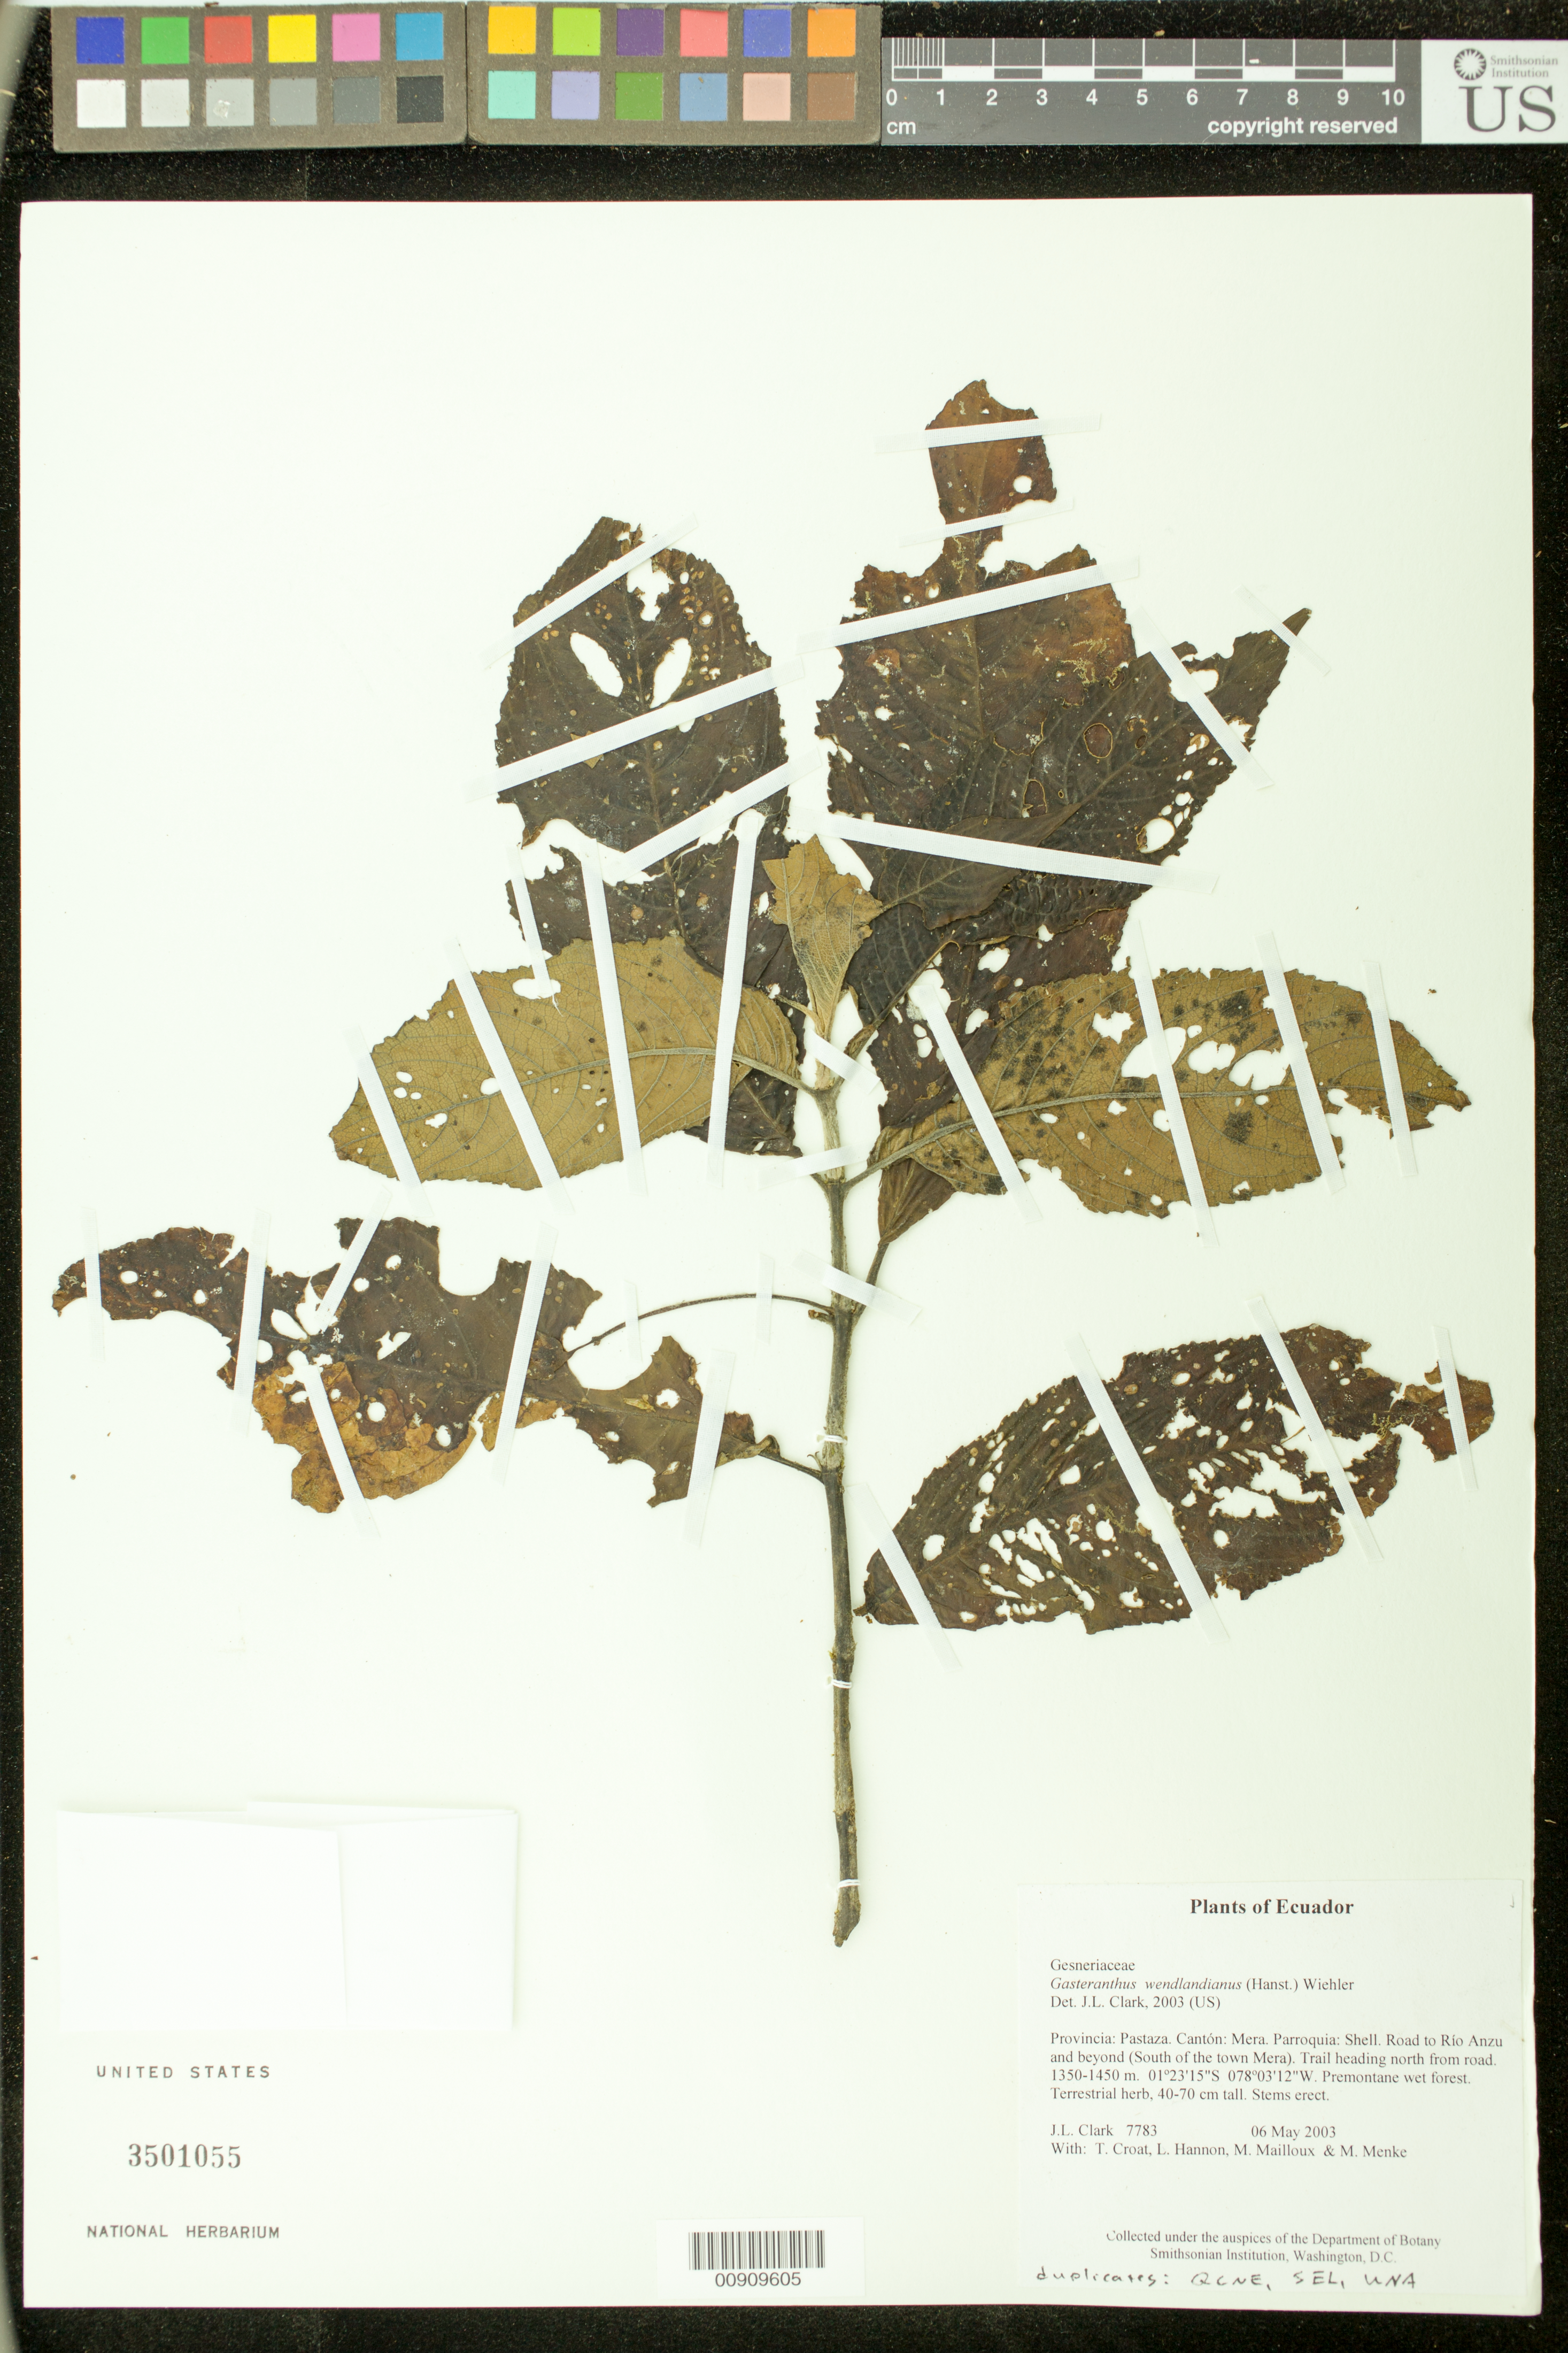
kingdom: Plantae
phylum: Tracheophyta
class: Magnoliopsida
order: Lamiales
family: Gesneriaceae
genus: Gasteranthus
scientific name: Gasteranthus wendlandianus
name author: (Hanst.) Wiehler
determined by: Clark, J. L., (SEL), The Marie Selby Botanical Garden (UNITED STATES)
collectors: J. L. Clark, T. B. Croat, L. Hannon, M. Mailloux & M. Menke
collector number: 7783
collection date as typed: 06 May 2003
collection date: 2003-05-06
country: Ecuador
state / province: Pastaza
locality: Mera. Parroquia: Shell. Road to Río Anzu and beyond (South of the town Mera). Trail heading north from road.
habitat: Premontane wet forest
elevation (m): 1350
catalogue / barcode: US 3501055